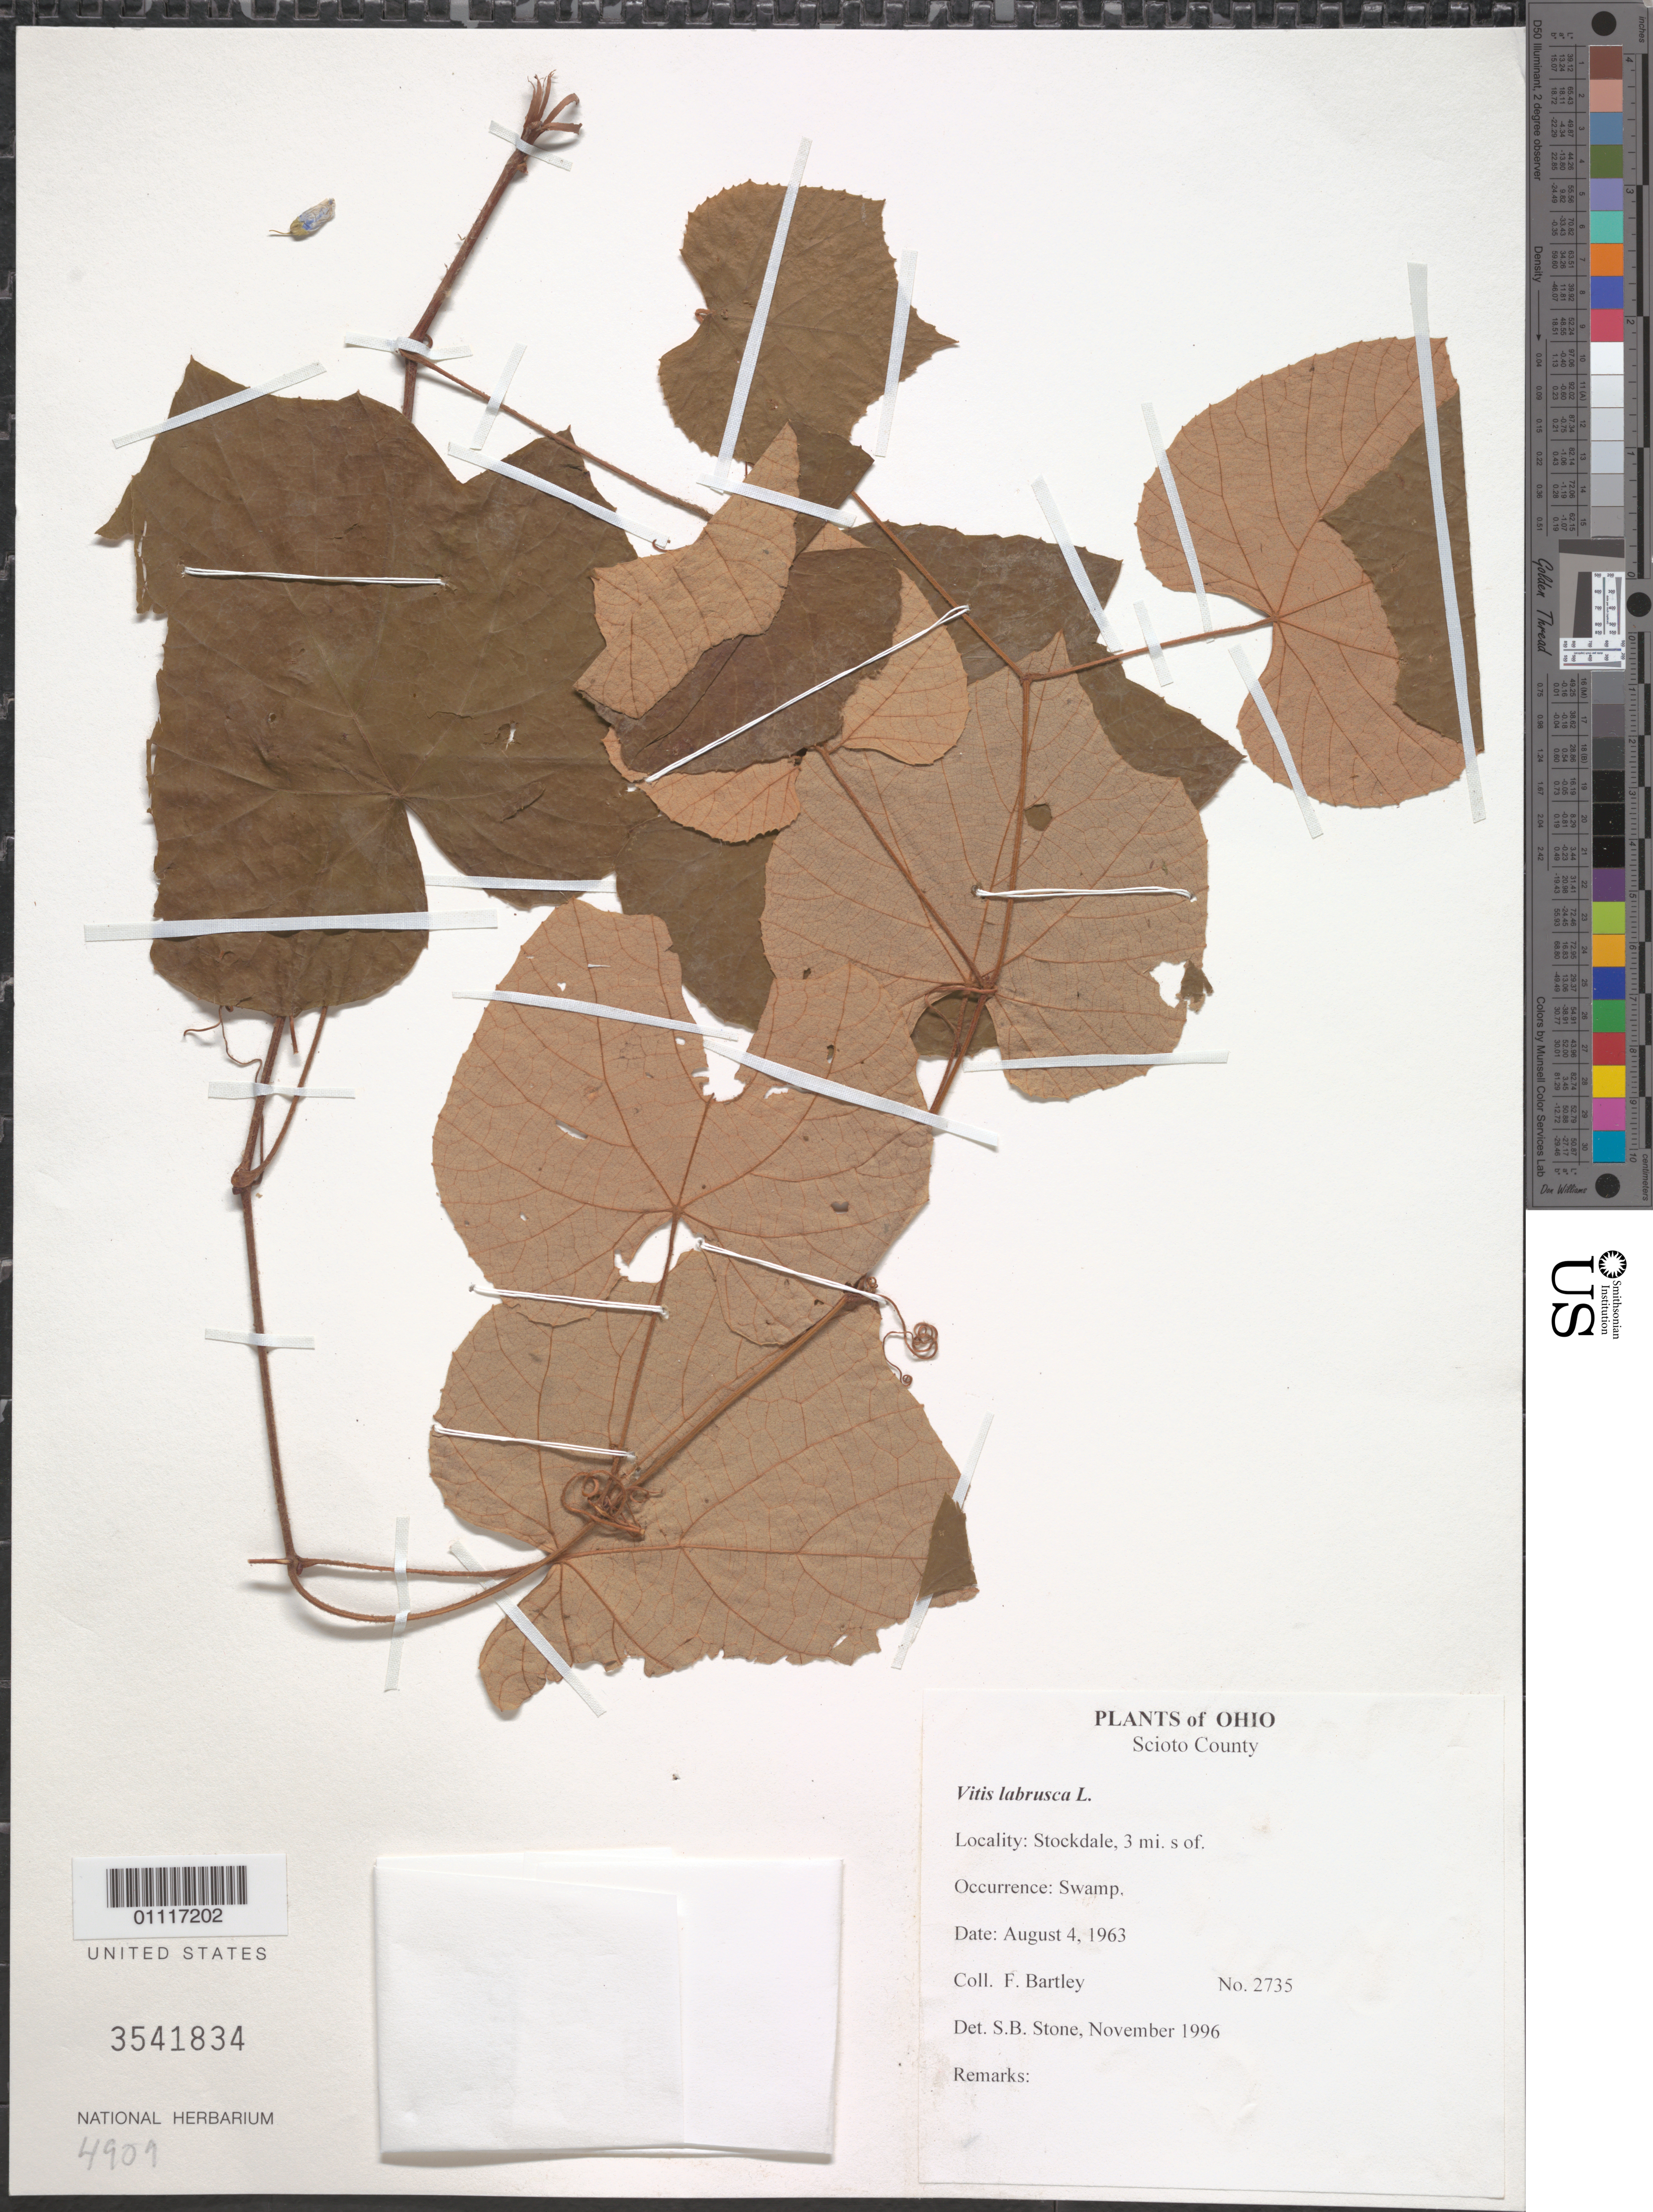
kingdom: Plantae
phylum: Tracheophyta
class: Magnoliopsida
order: Vitales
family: Vitaceae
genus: Vitis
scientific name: Vitis labrusca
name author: L.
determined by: Stone, S. B.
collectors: F. Bartley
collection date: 1963-08-04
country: United States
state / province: Ohio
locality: Stockdale, 3 mil. s of. Swamp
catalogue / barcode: US 3541834